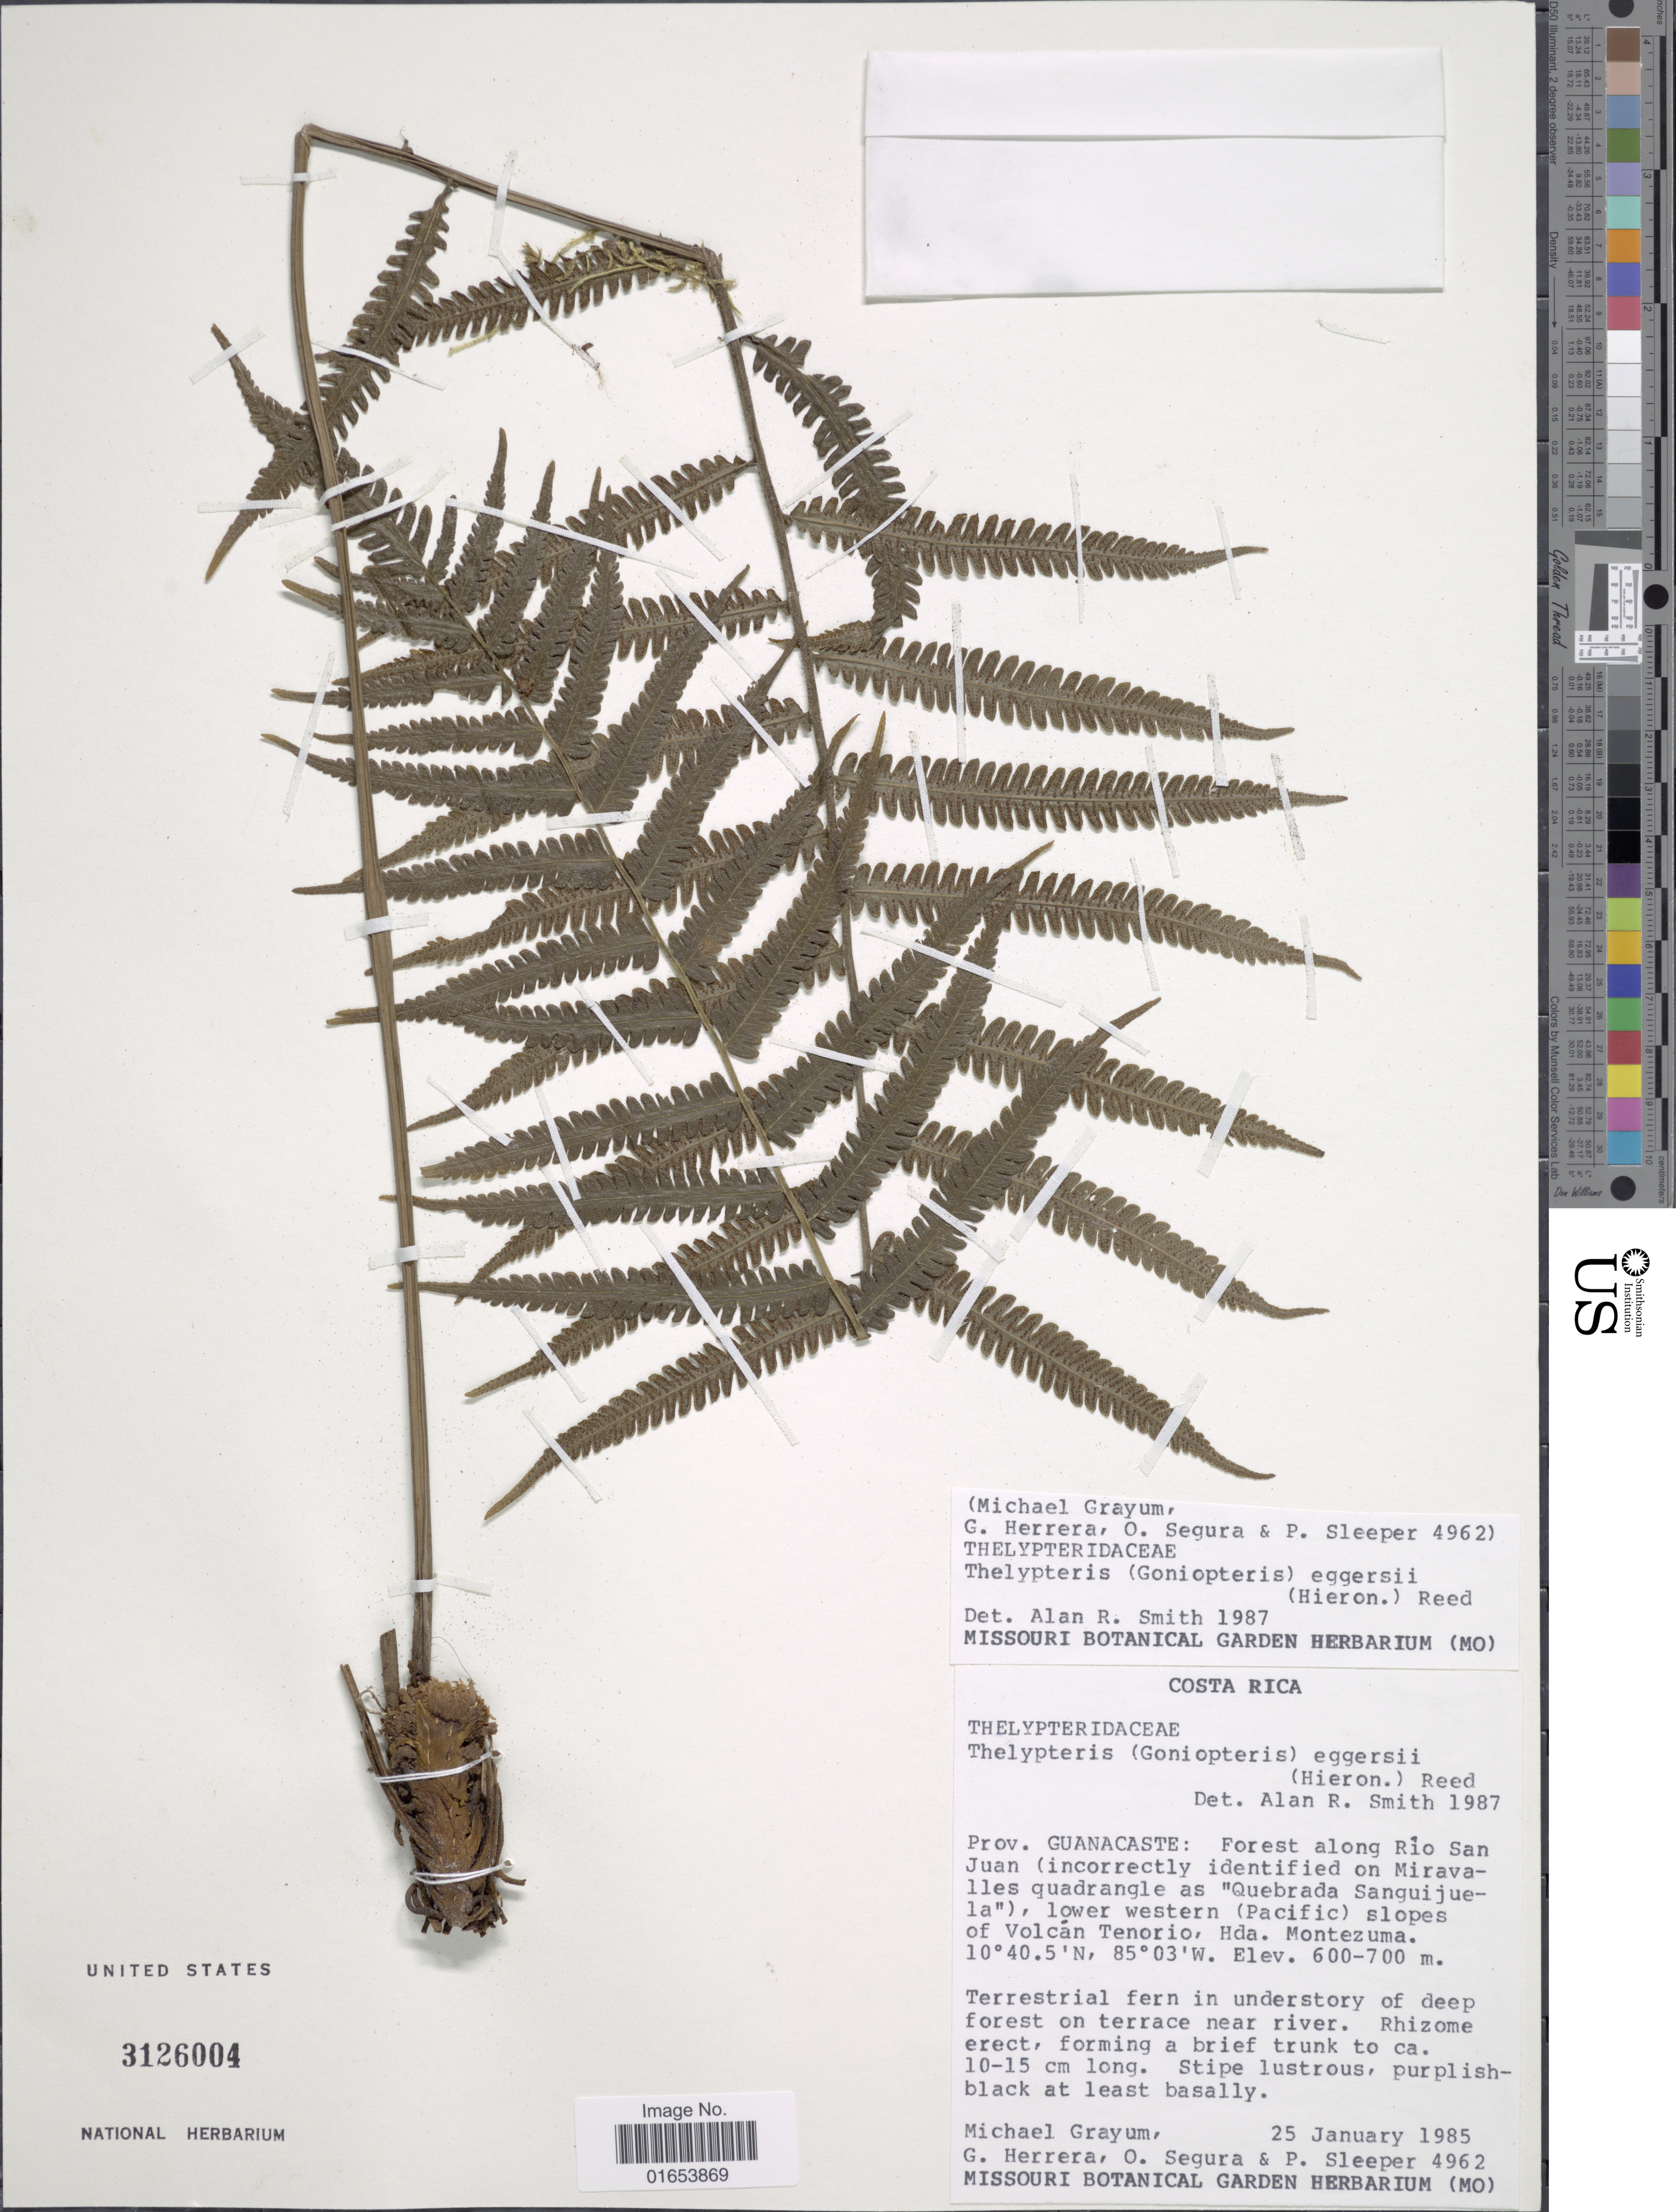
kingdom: Plantae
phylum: Tracheophyta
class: Polypodiopsida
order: Polypodiales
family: Thelypteridaceae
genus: Goniopteris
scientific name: Goniopteris eggersii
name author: (Hieron.) Alston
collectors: M. H. Grayum, G. Herrera, O. Segura & P. Sleeper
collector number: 4962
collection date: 1985-01-25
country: Costa Rica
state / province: Guanacaste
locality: Prov. Guanacaste: Forest along Rio San Juan (incorrectly identified on Miravalles quadrangle as "Quebrada Sanguijuela"), lower western (Pacific) slopes of Volcan Tenorio, Hda. Montezuma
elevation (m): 600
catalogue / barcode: US 3126004